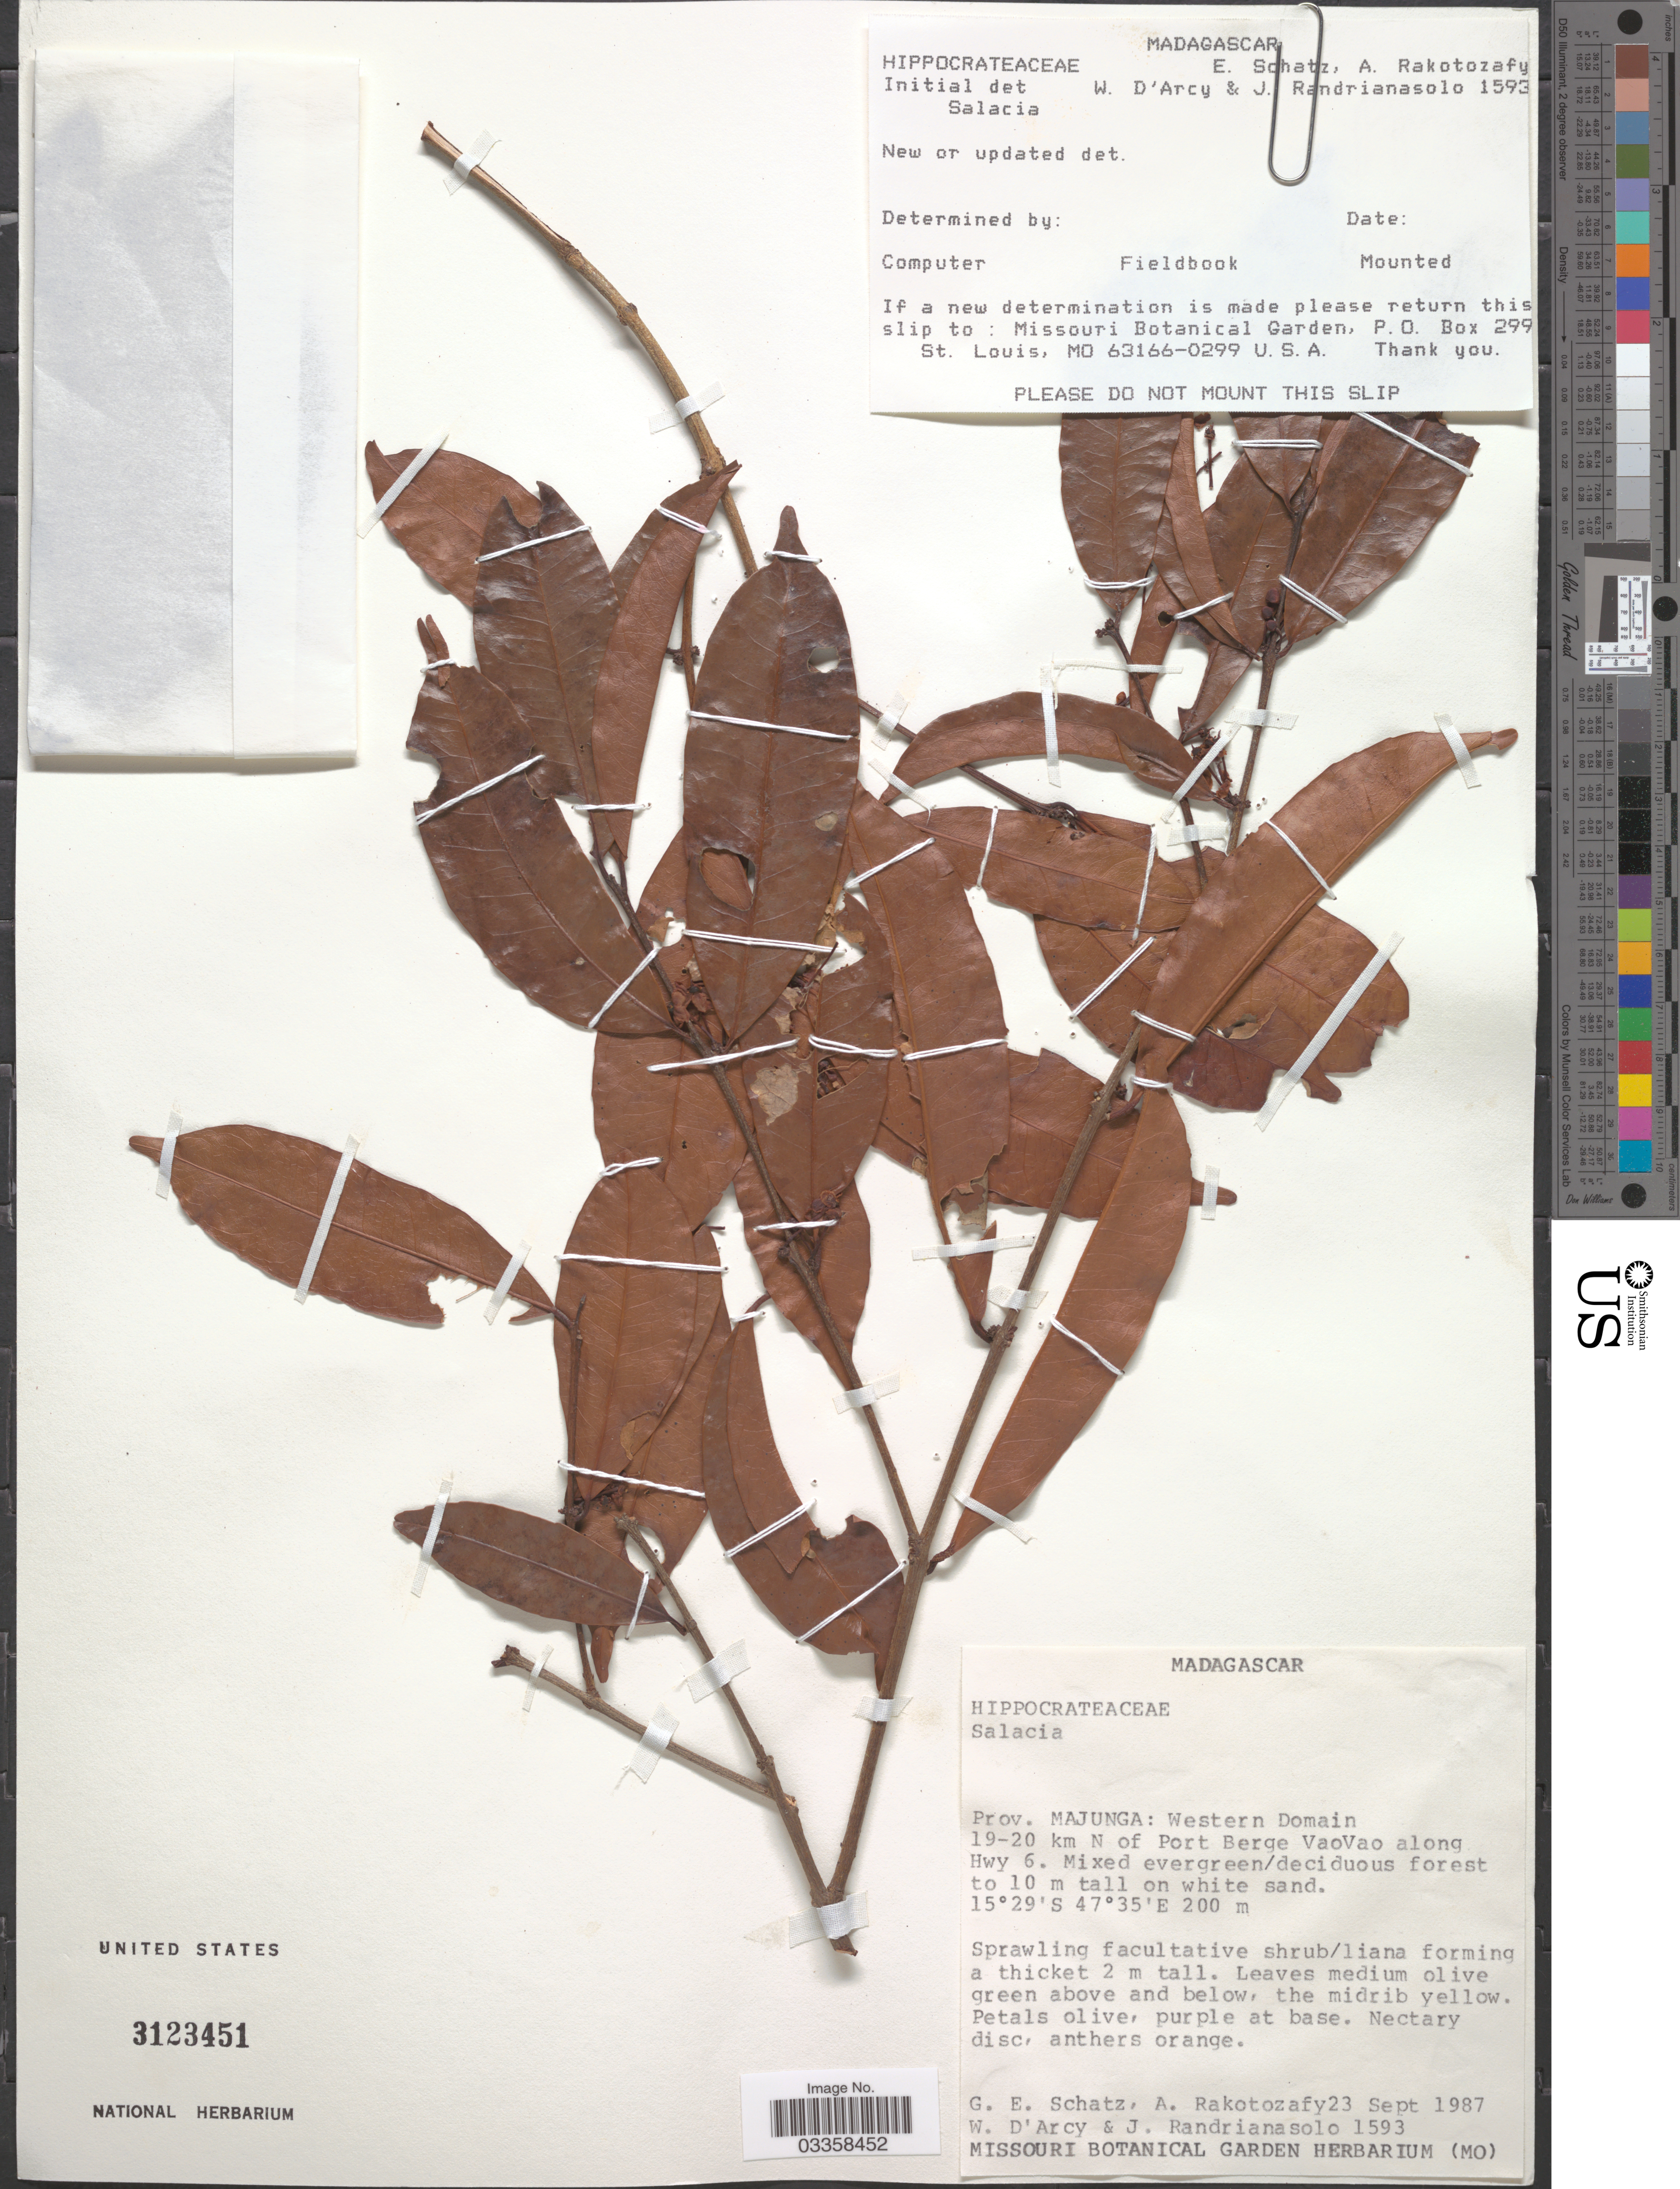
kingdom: Plantae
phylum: Tracheophyta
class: Magnoliopsida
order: Celastrales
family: Celastraceae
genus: Salacia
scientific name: Salacia sp.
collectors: G. Schatz, A. Rakotozafy, W. G. D'Arcy & J. Randrianasolo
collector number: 1593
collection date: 1987-09-23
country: Madagascar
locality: Prov. Majunga: Western Domain 19-20 km N of Port Berge VaoVao along Hwy 6.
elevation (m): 200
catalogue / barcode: US 3123451